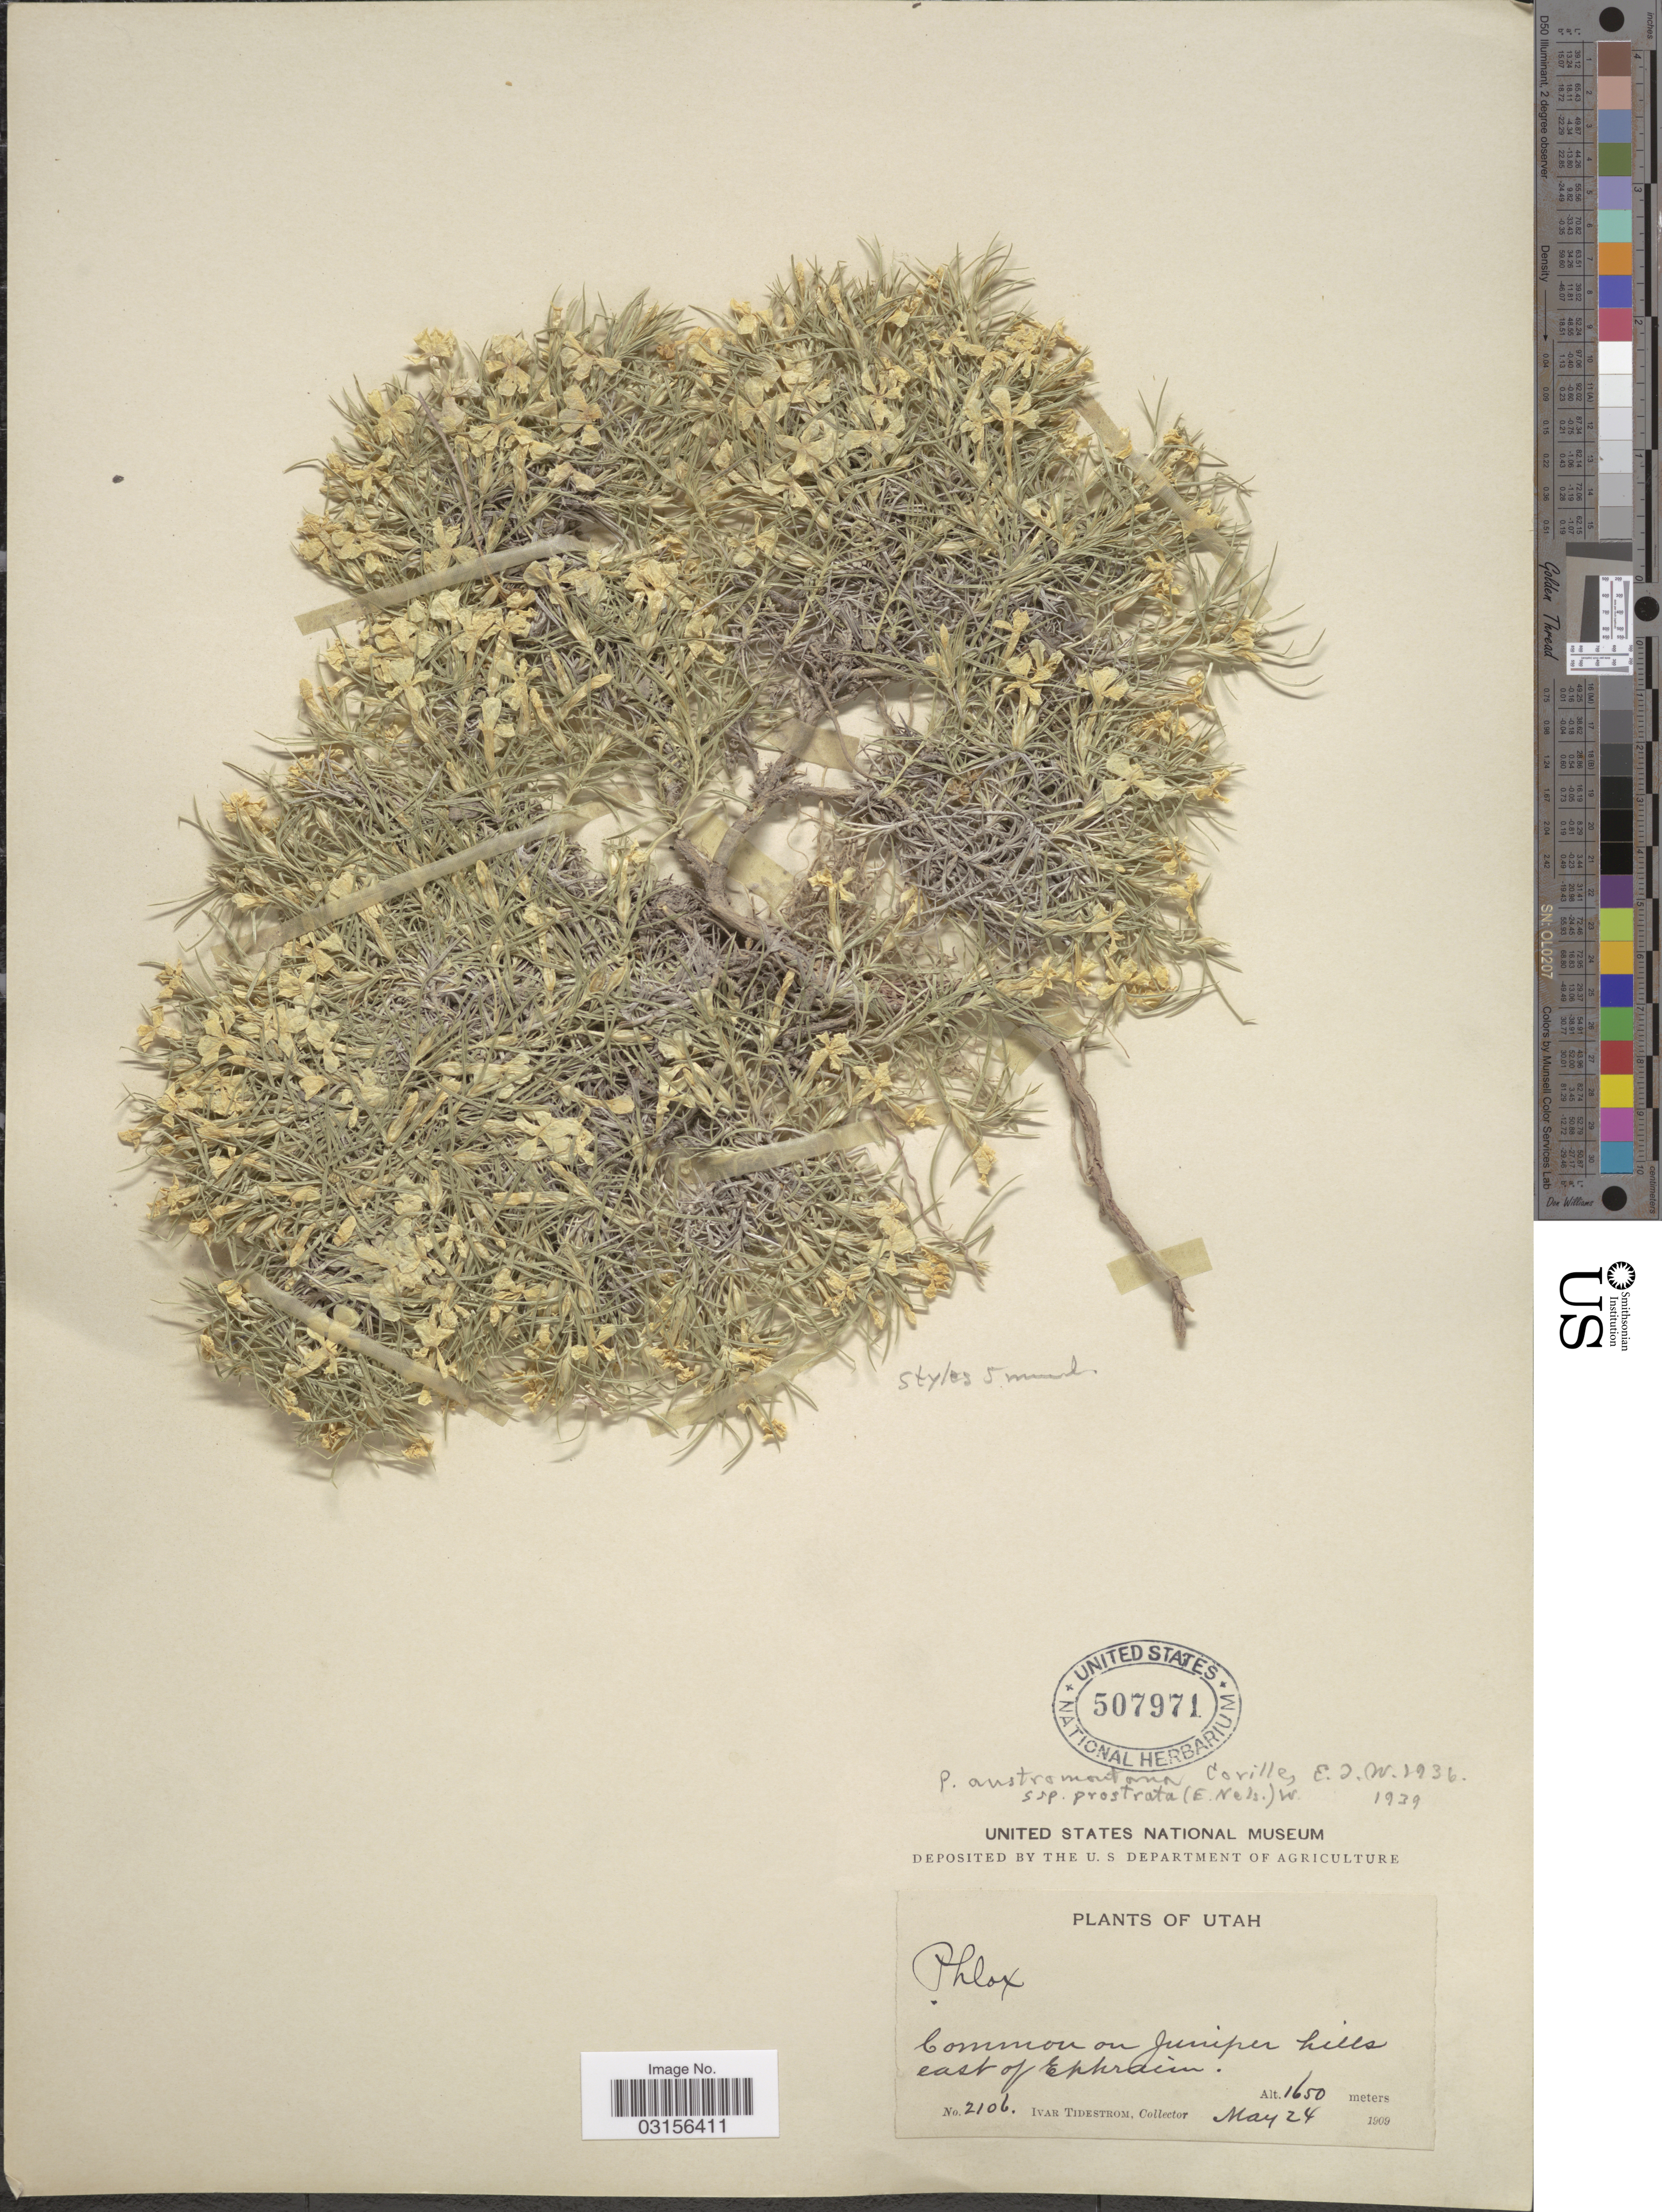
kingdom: Plantae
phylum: Tracheophyta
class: Magnoliopsida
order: Ericales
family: Polemoniaceae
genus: Phlox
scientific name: Phlox austromontana subsp. prostrata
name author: (E.E. Nelson) Wherry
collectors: I. F. Tidestrom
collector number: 2106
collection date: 1909-05-24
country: United States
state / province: Utah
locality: Juniper hills east of Ephraim.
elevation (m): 1650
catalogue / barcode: US 507971